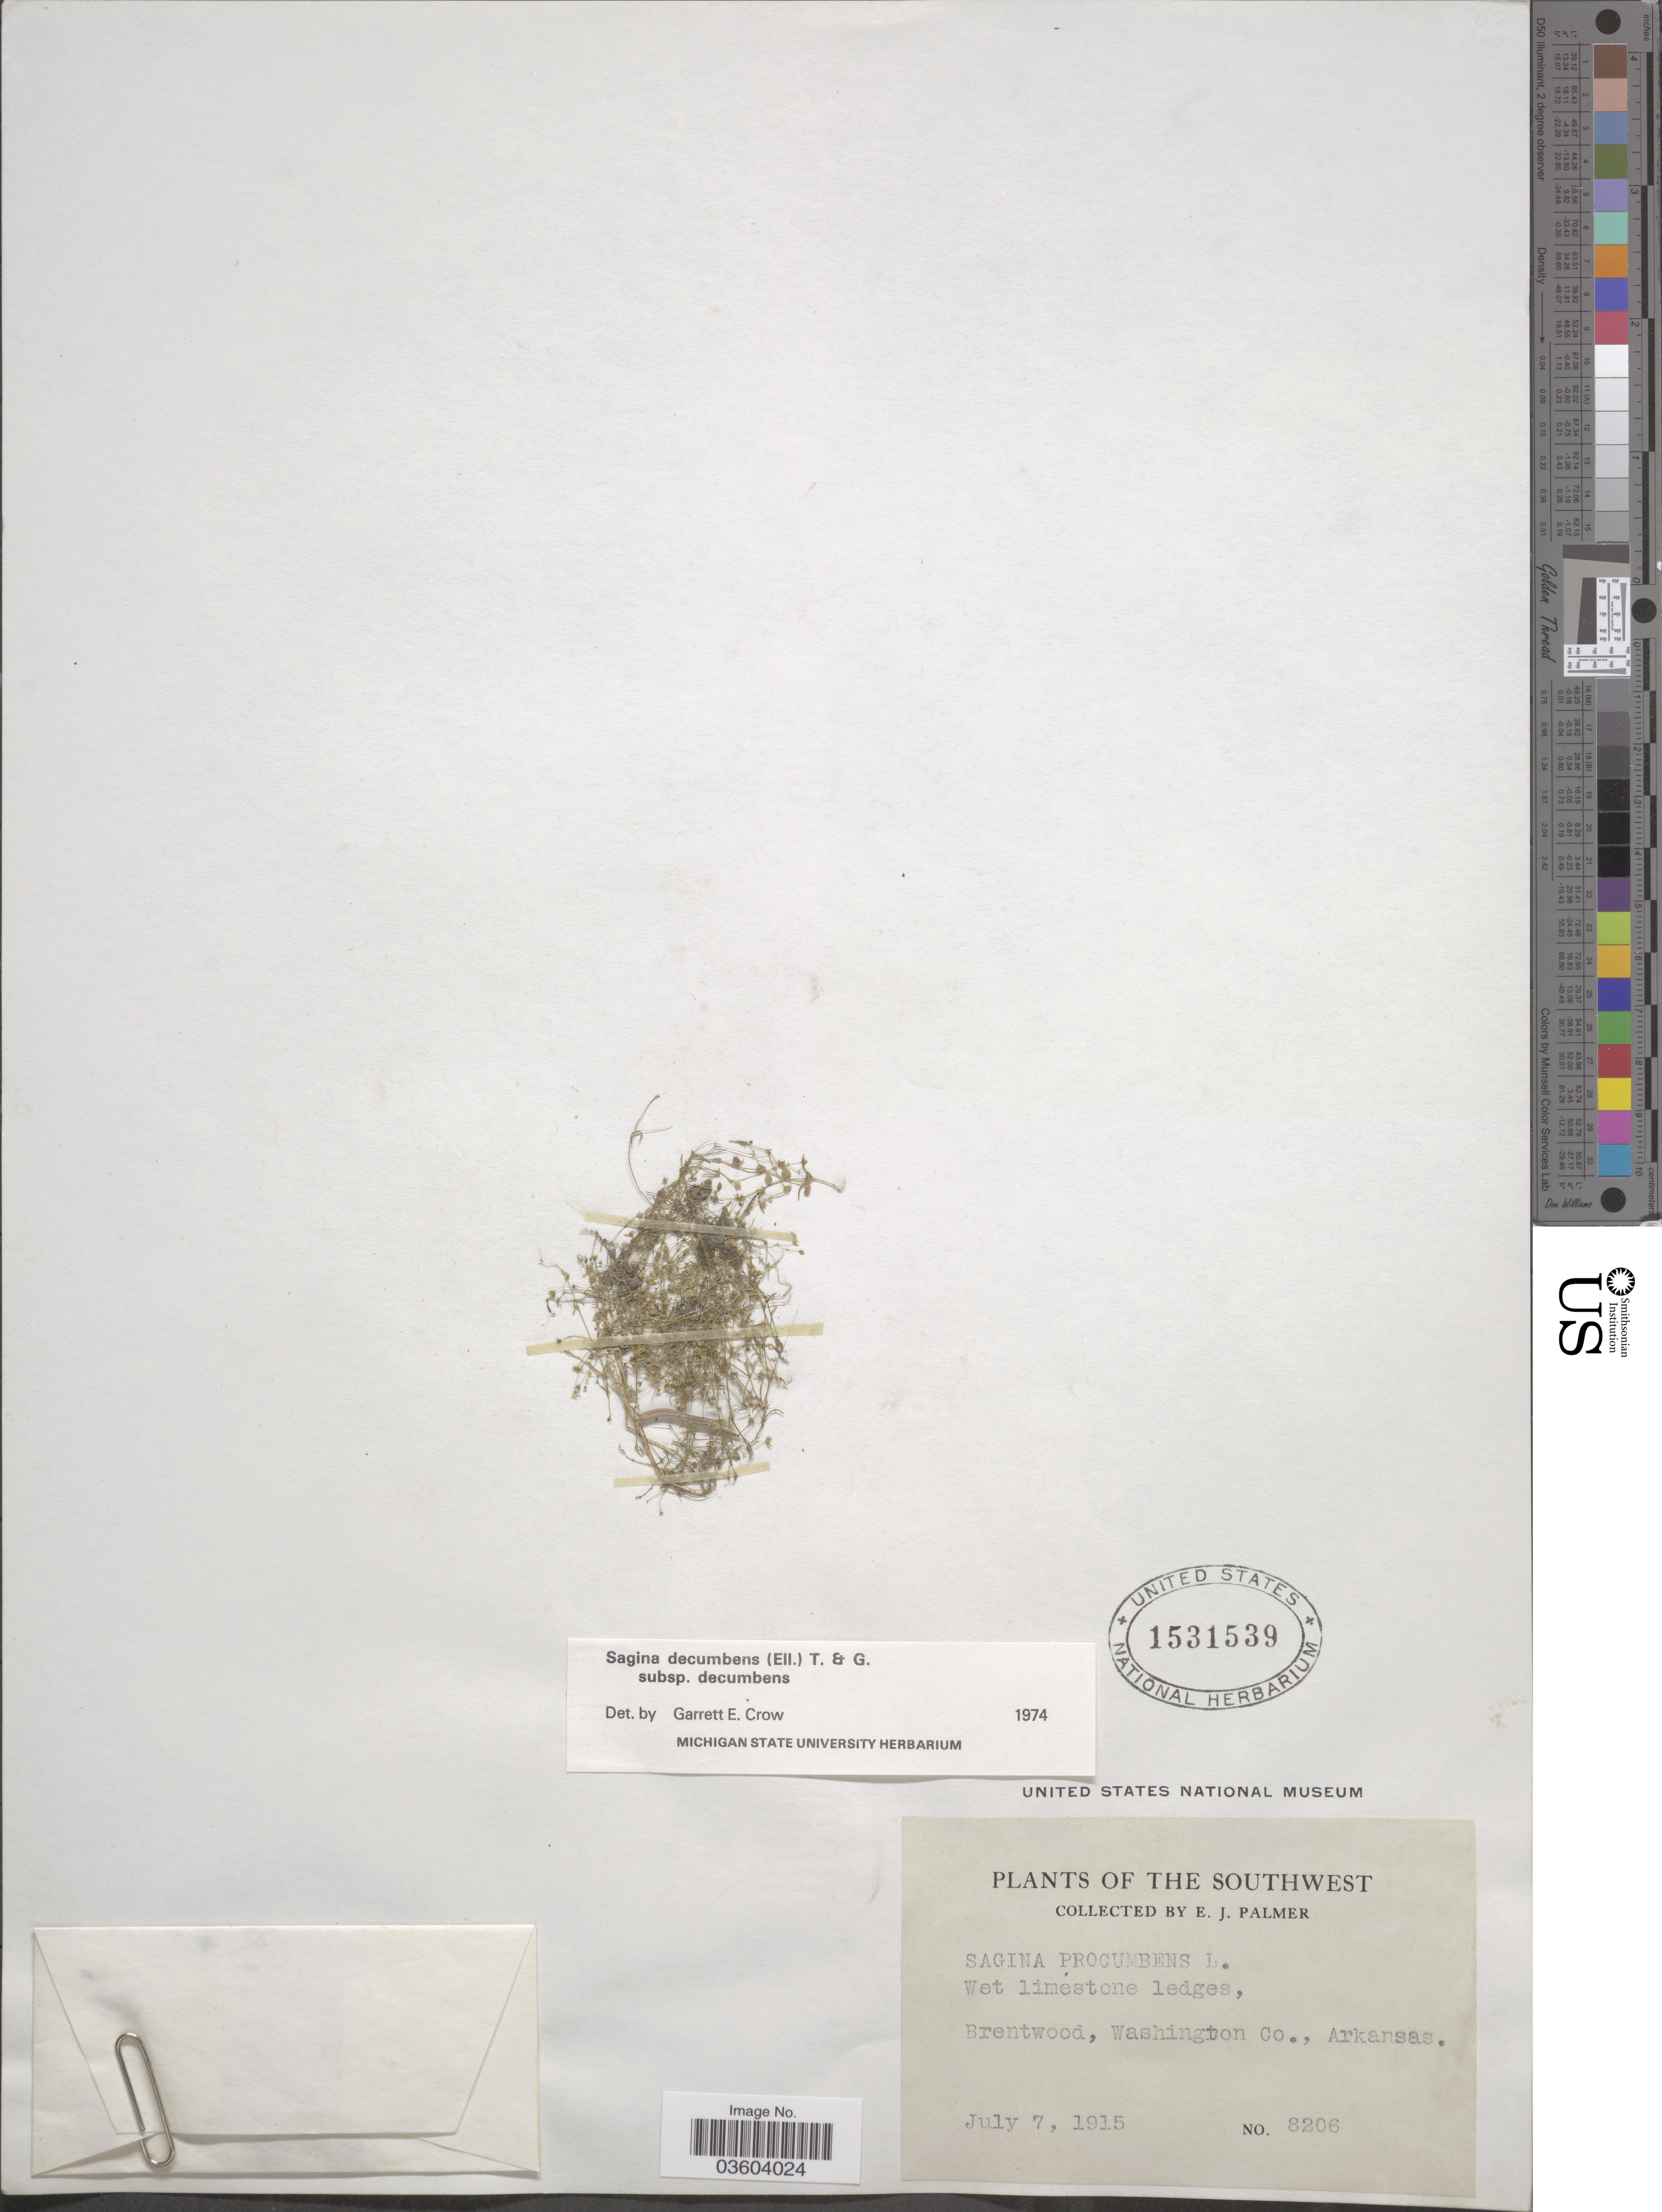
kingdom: Plantae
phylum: Tracheophyta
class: Magnoliopsida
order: Caryophyllales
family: Caryophyllaceae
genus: Sagina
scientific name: Sagina decumbens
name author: (Elliott) Torr. & A. Gray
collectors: E. J. Palmer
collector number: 8206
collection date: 1915-07-07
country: United States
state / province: Arkansas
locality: The Southwest. Brentwood., Washington Co.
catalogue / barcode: US 1531539